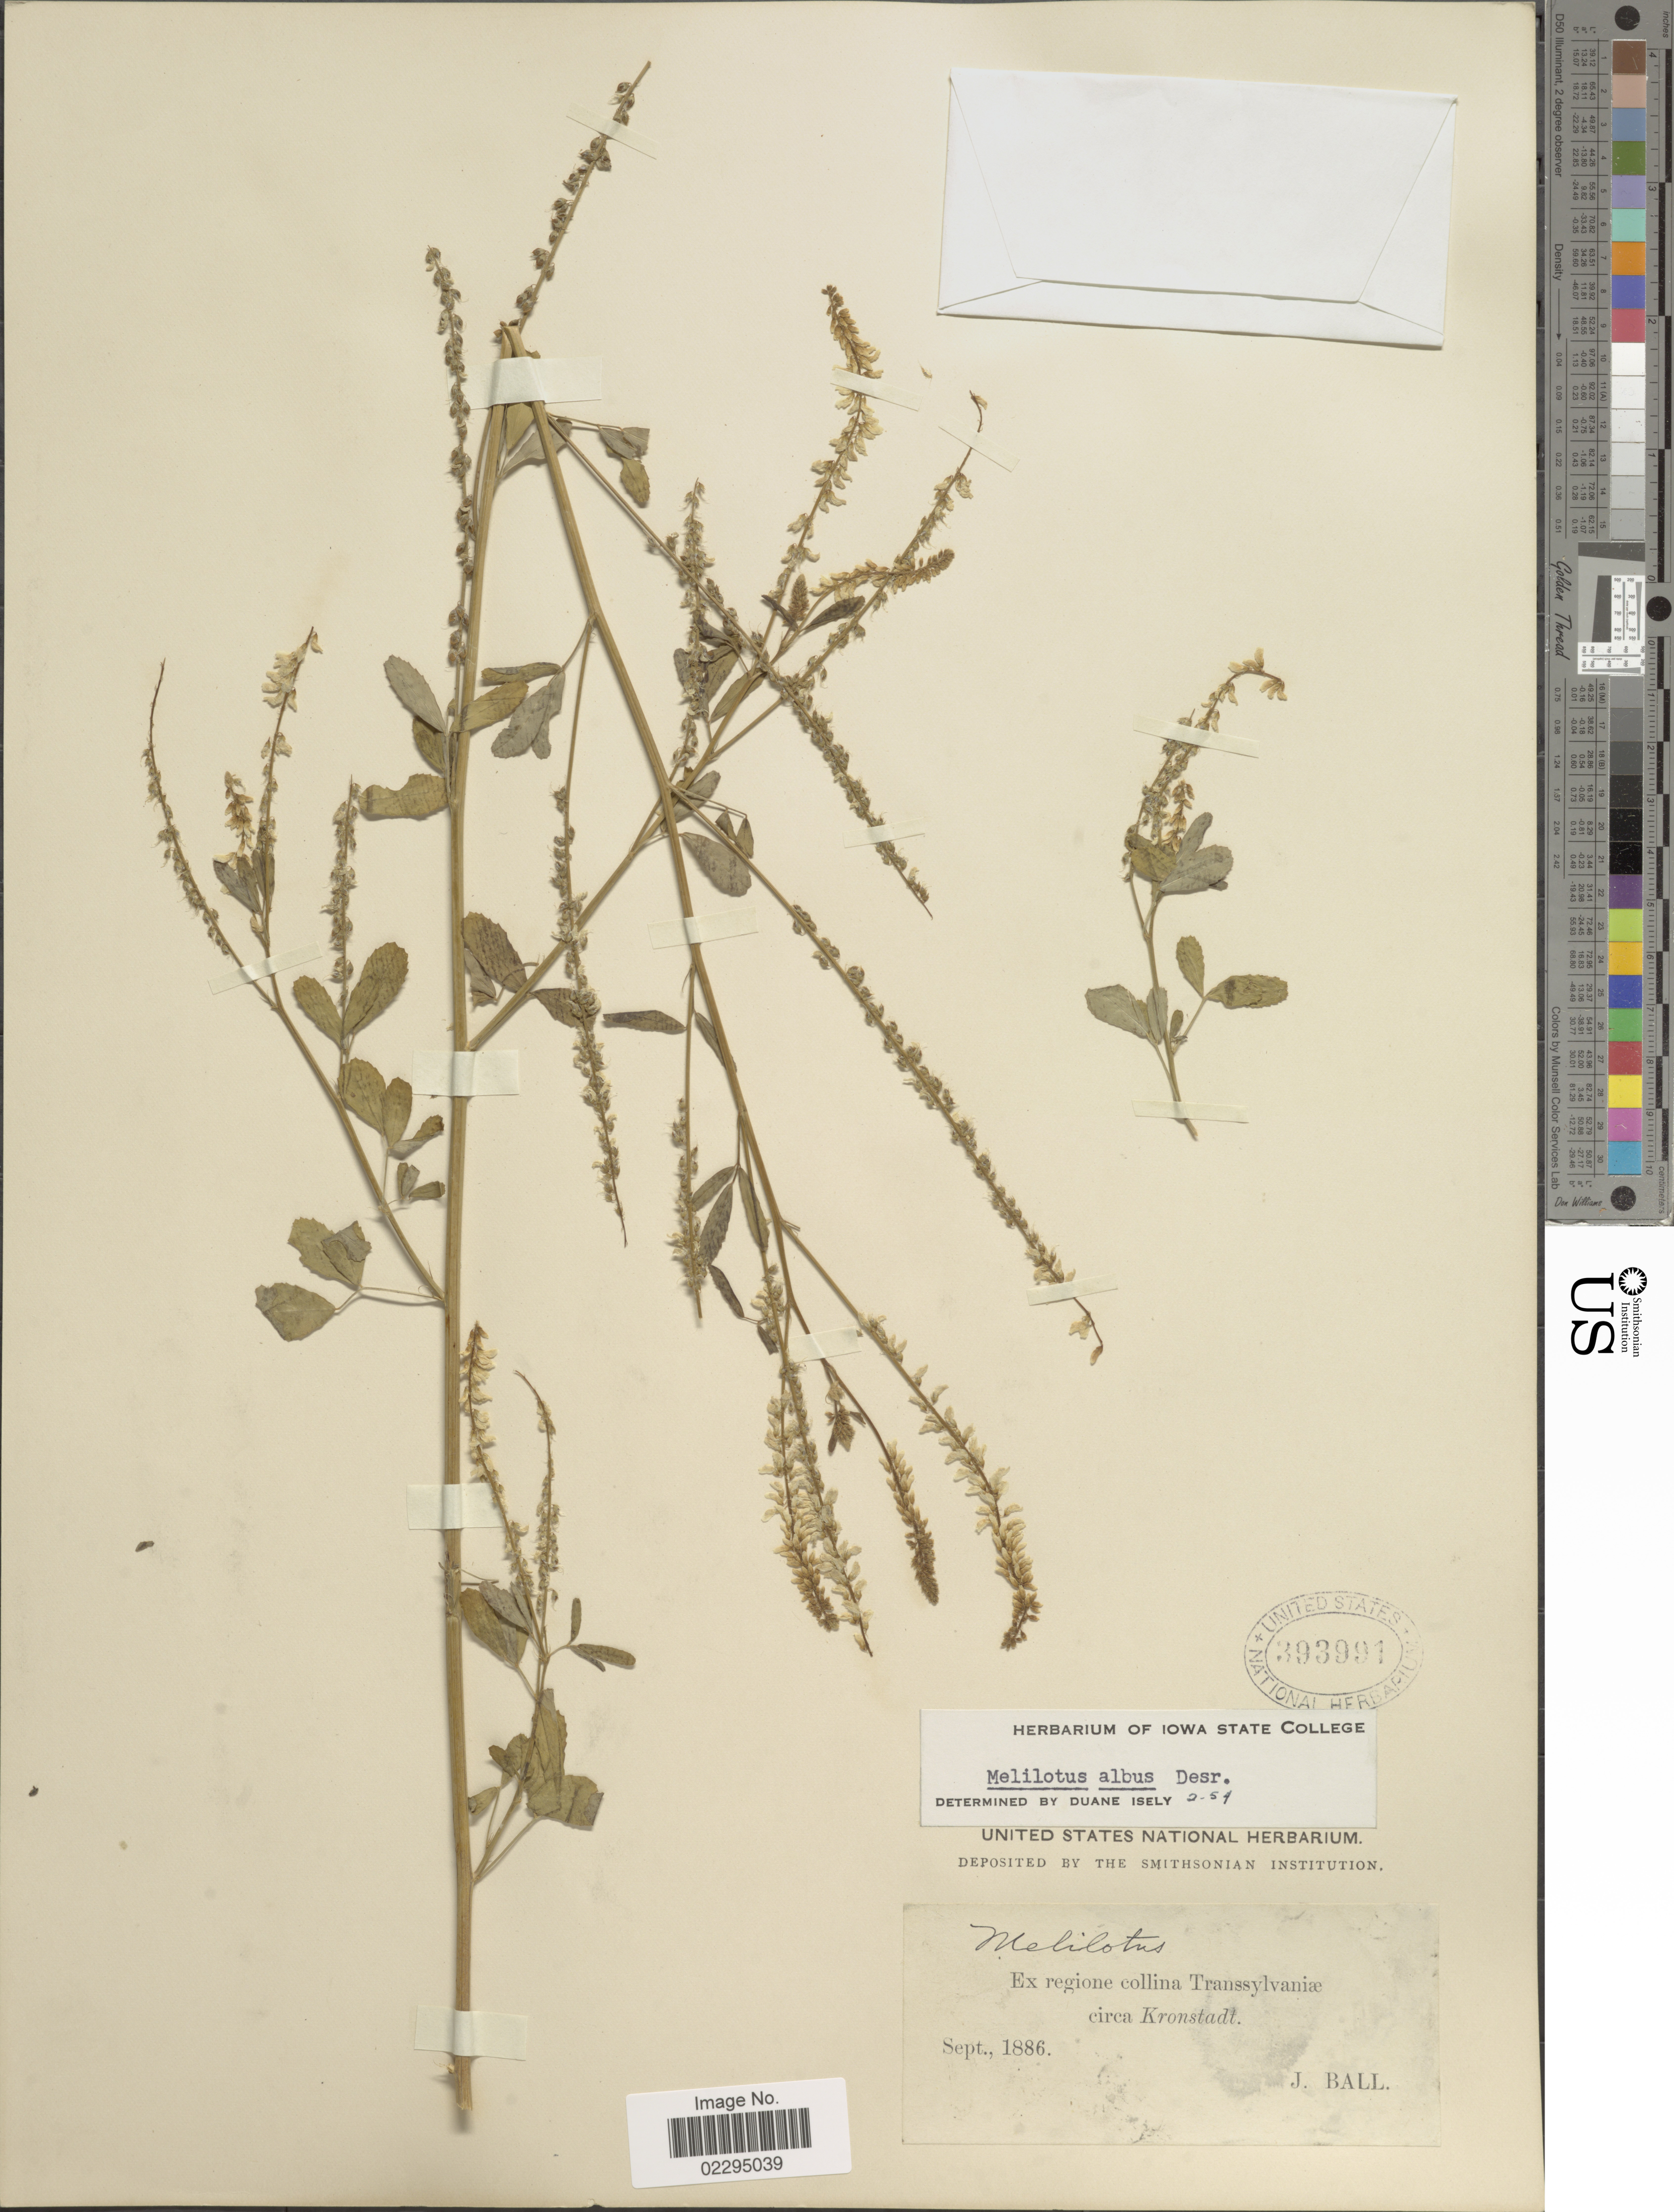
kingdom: Plantae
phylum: Tracheophyta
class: Magnoliopsida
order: Fabales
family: Fabaceae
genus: Melilotus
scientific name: Melilotus albus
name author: Medik.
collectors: J. Ball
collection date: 1886-09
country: Romania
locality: Regione colina Transsulvaniae circa Kronstadt.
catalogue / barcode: US 393991